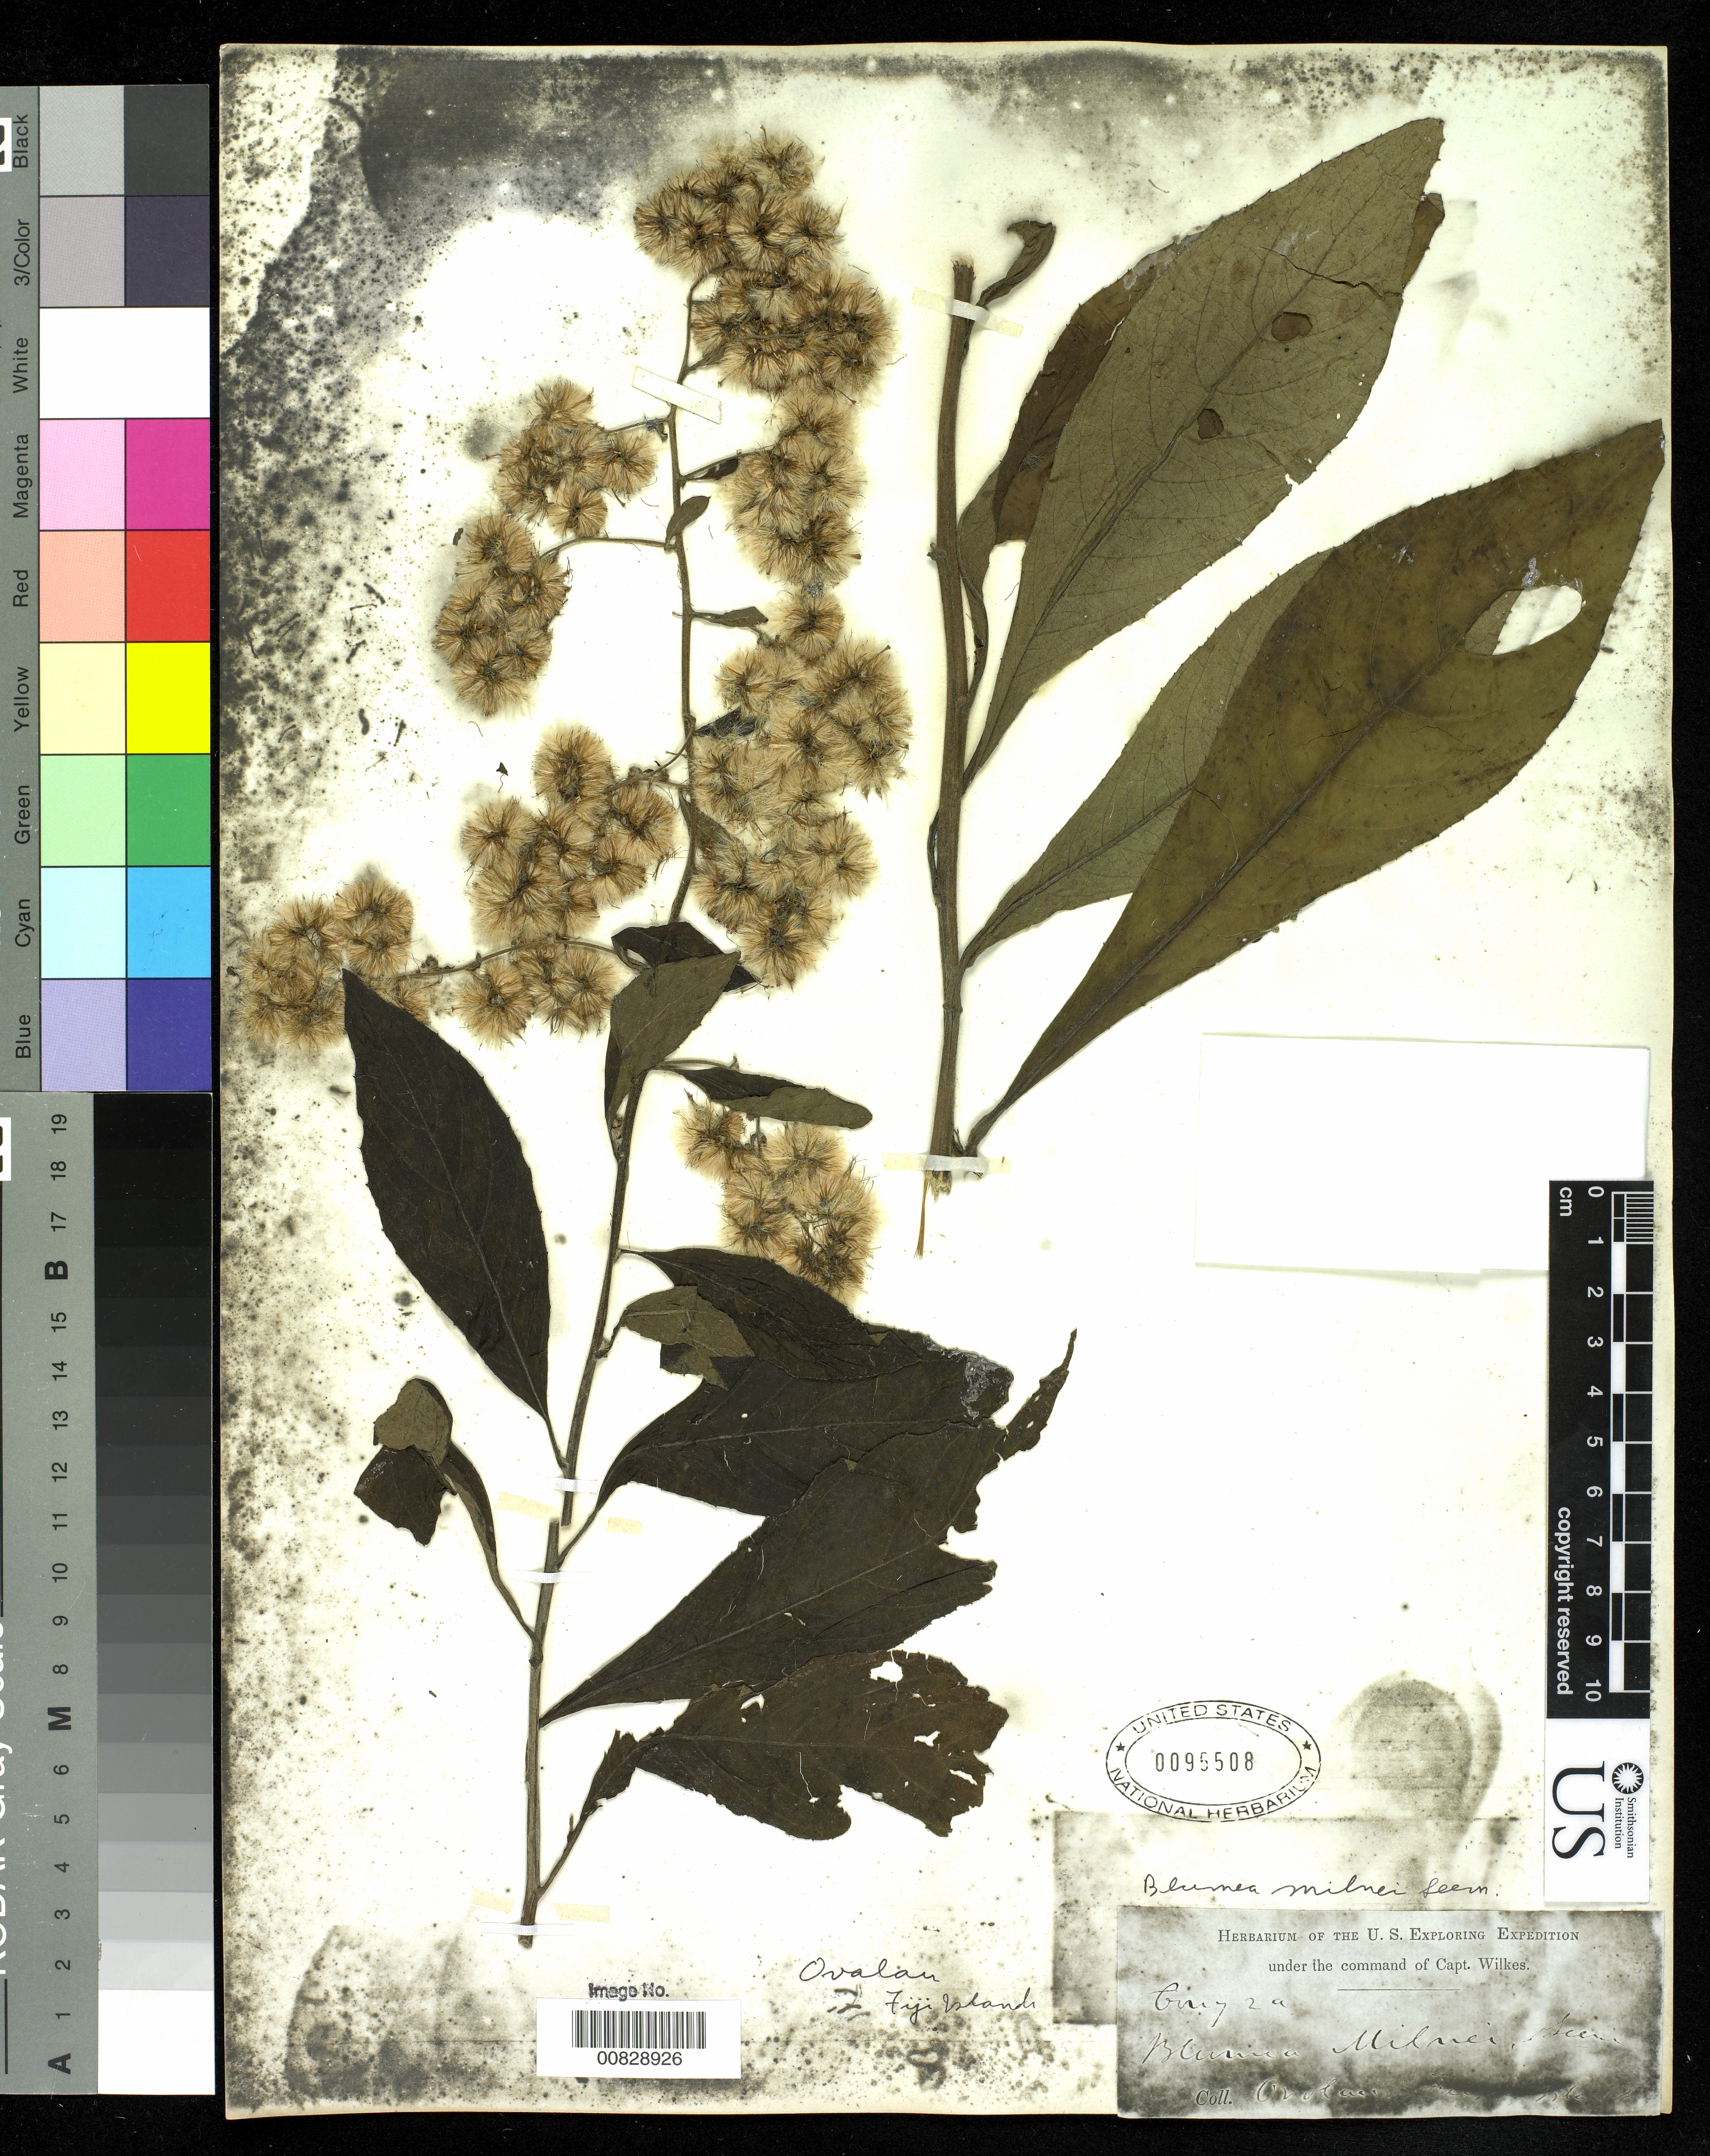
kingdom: Plantae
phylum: Tracheophyta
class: Magnoliopsida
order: Asterales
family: Asteraceae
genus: Blumea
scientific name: Blumea milnei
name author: Seem.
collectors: Wilkes Explor. Exped.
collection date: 1838/1842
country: Fiji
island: Ovalau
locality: Ovalu Feegee Islands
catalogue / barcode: US 95508